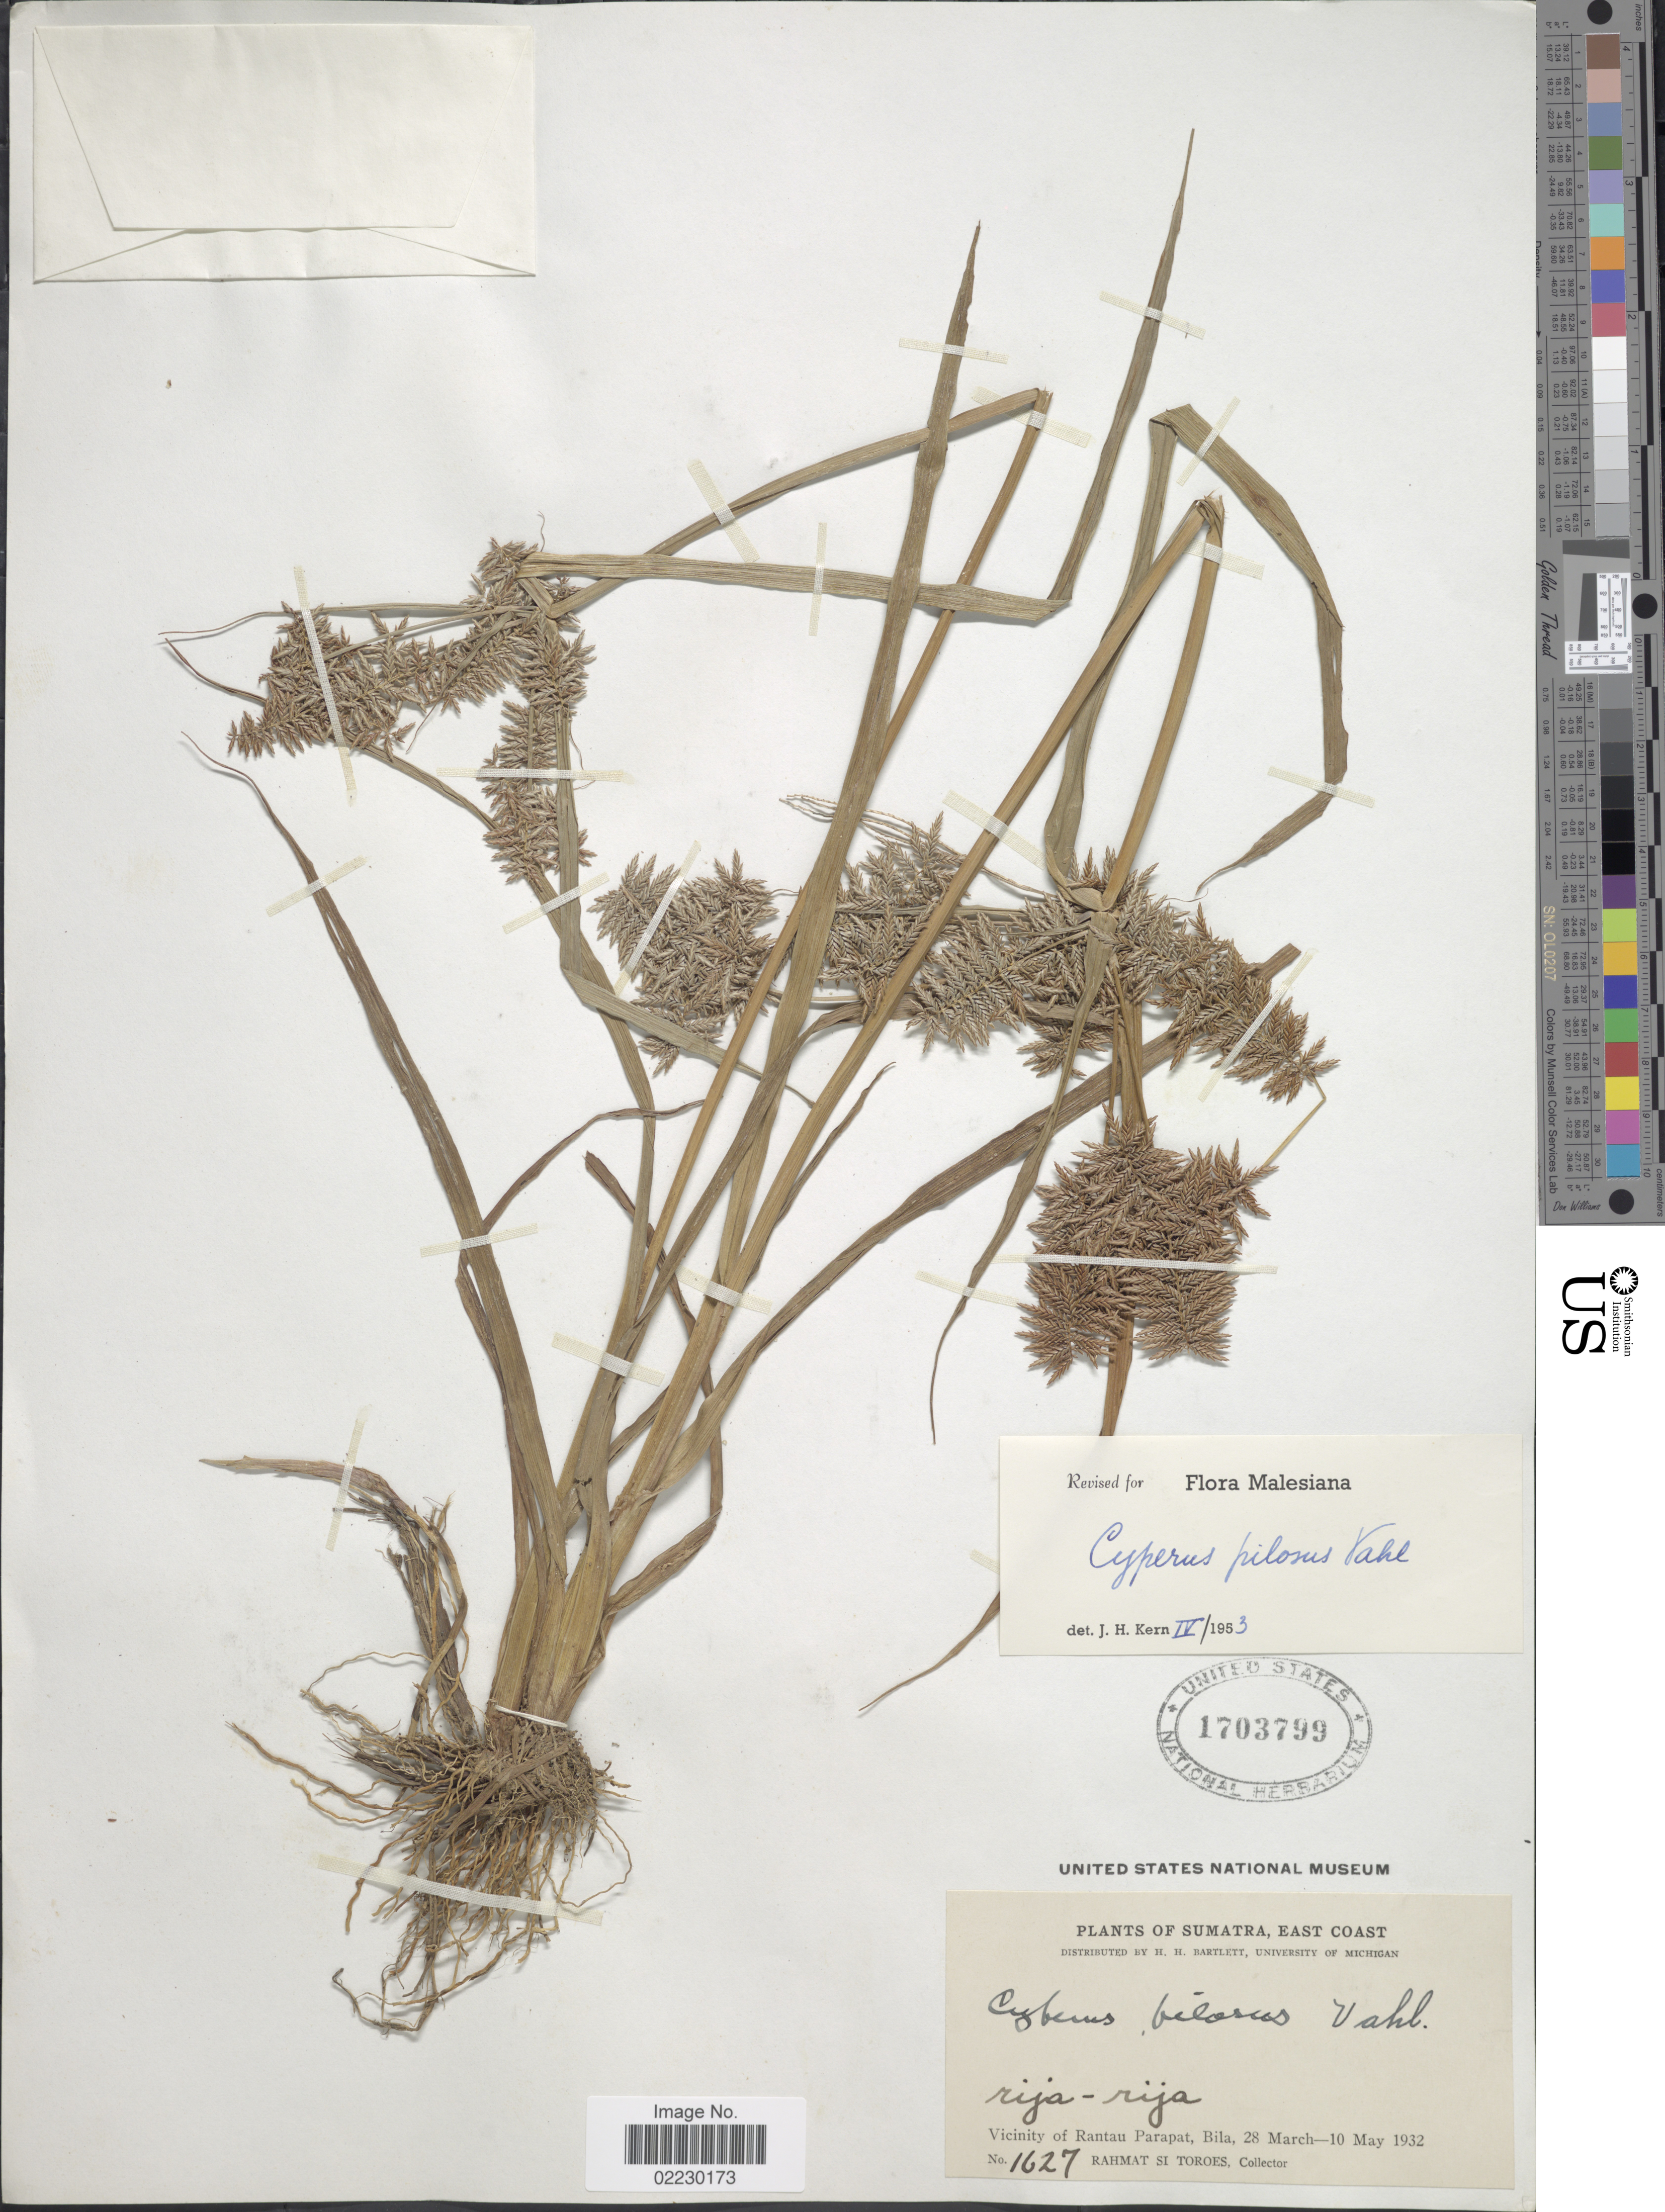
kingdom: Plantae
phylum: Tracheophyta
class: Liliopsida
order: Poales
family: Cyperaceae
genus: Cyperus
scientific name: Cyperus pilosus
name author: Vahl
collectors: Rahmat Si Boeea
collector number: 1627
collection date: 1932-03-28/1932-05-10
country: Indonesia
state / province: Sumatra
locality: East Coast, vicinity of Rantau Parapat, Bila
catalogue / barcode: US 1703799